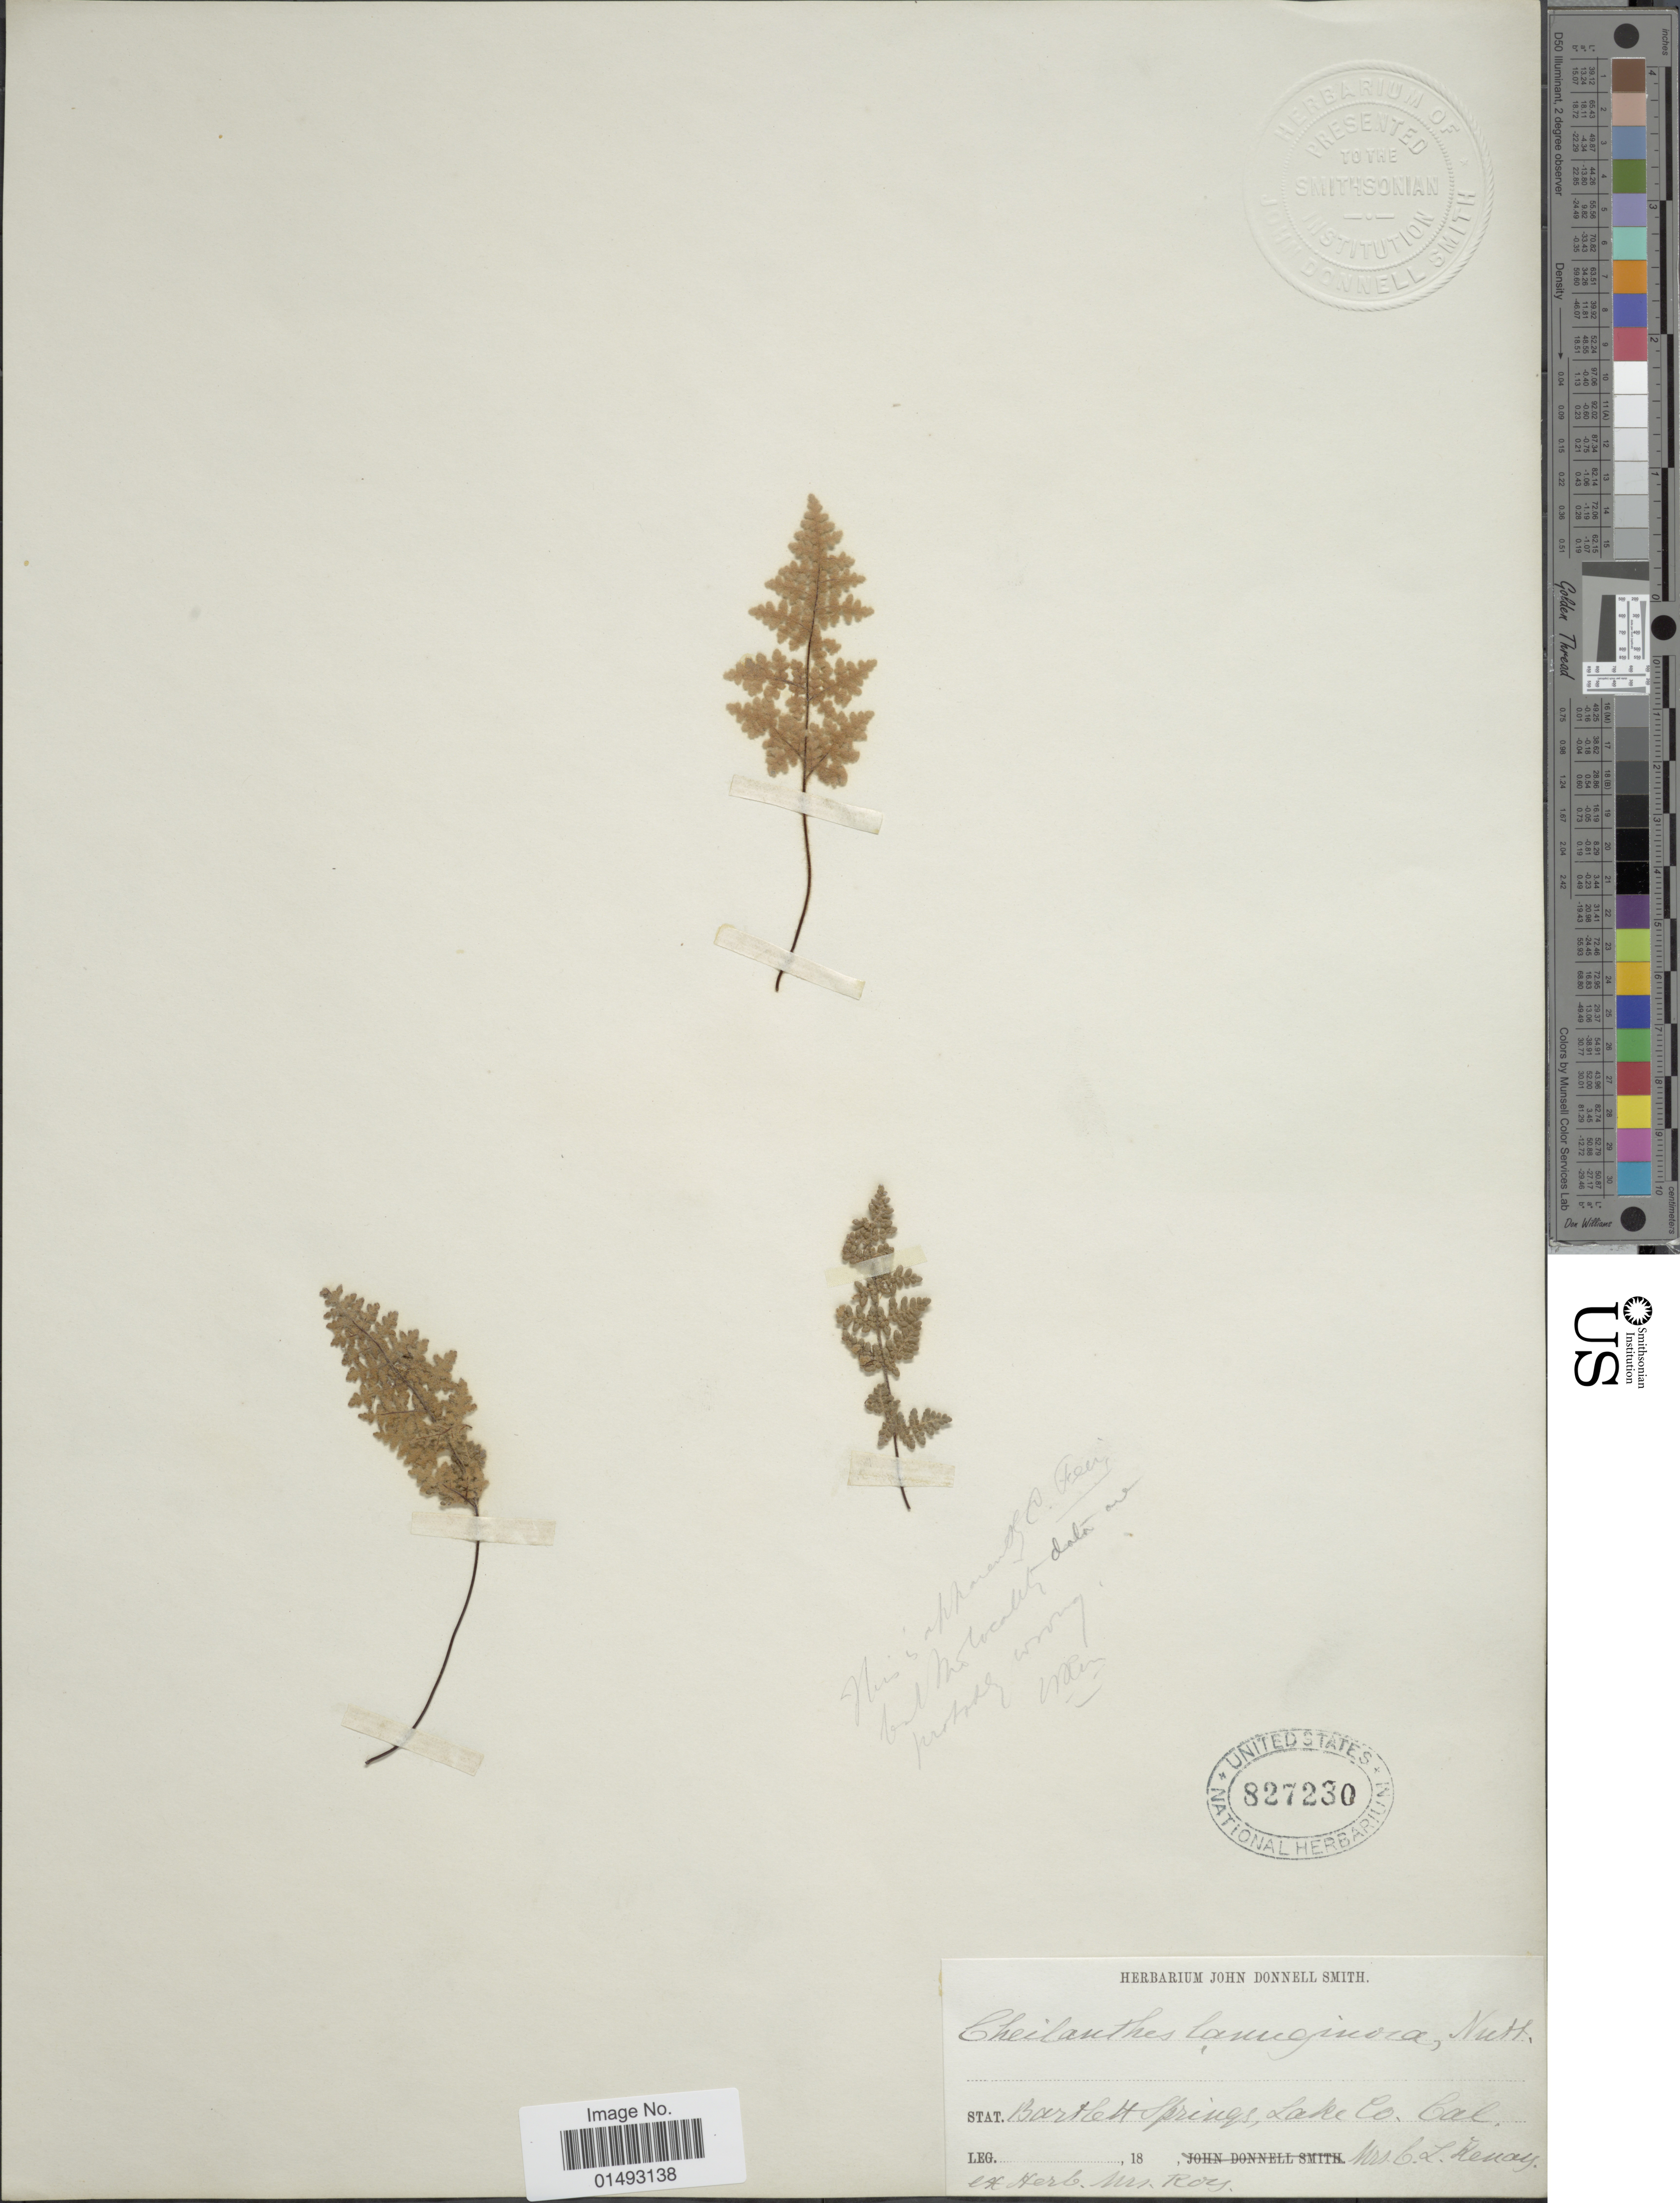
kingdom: Plantae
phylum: Tracheophyta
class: Polypodiopsida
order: Polypodiales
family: Pteridaceae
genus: Myriopteris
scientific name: Myriopteris gracilis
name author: Fée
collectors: C. Kenay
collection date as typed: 18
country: United States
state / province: California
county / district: Lake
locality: Bartlett Springs, Lake Co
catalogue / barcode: US 827230